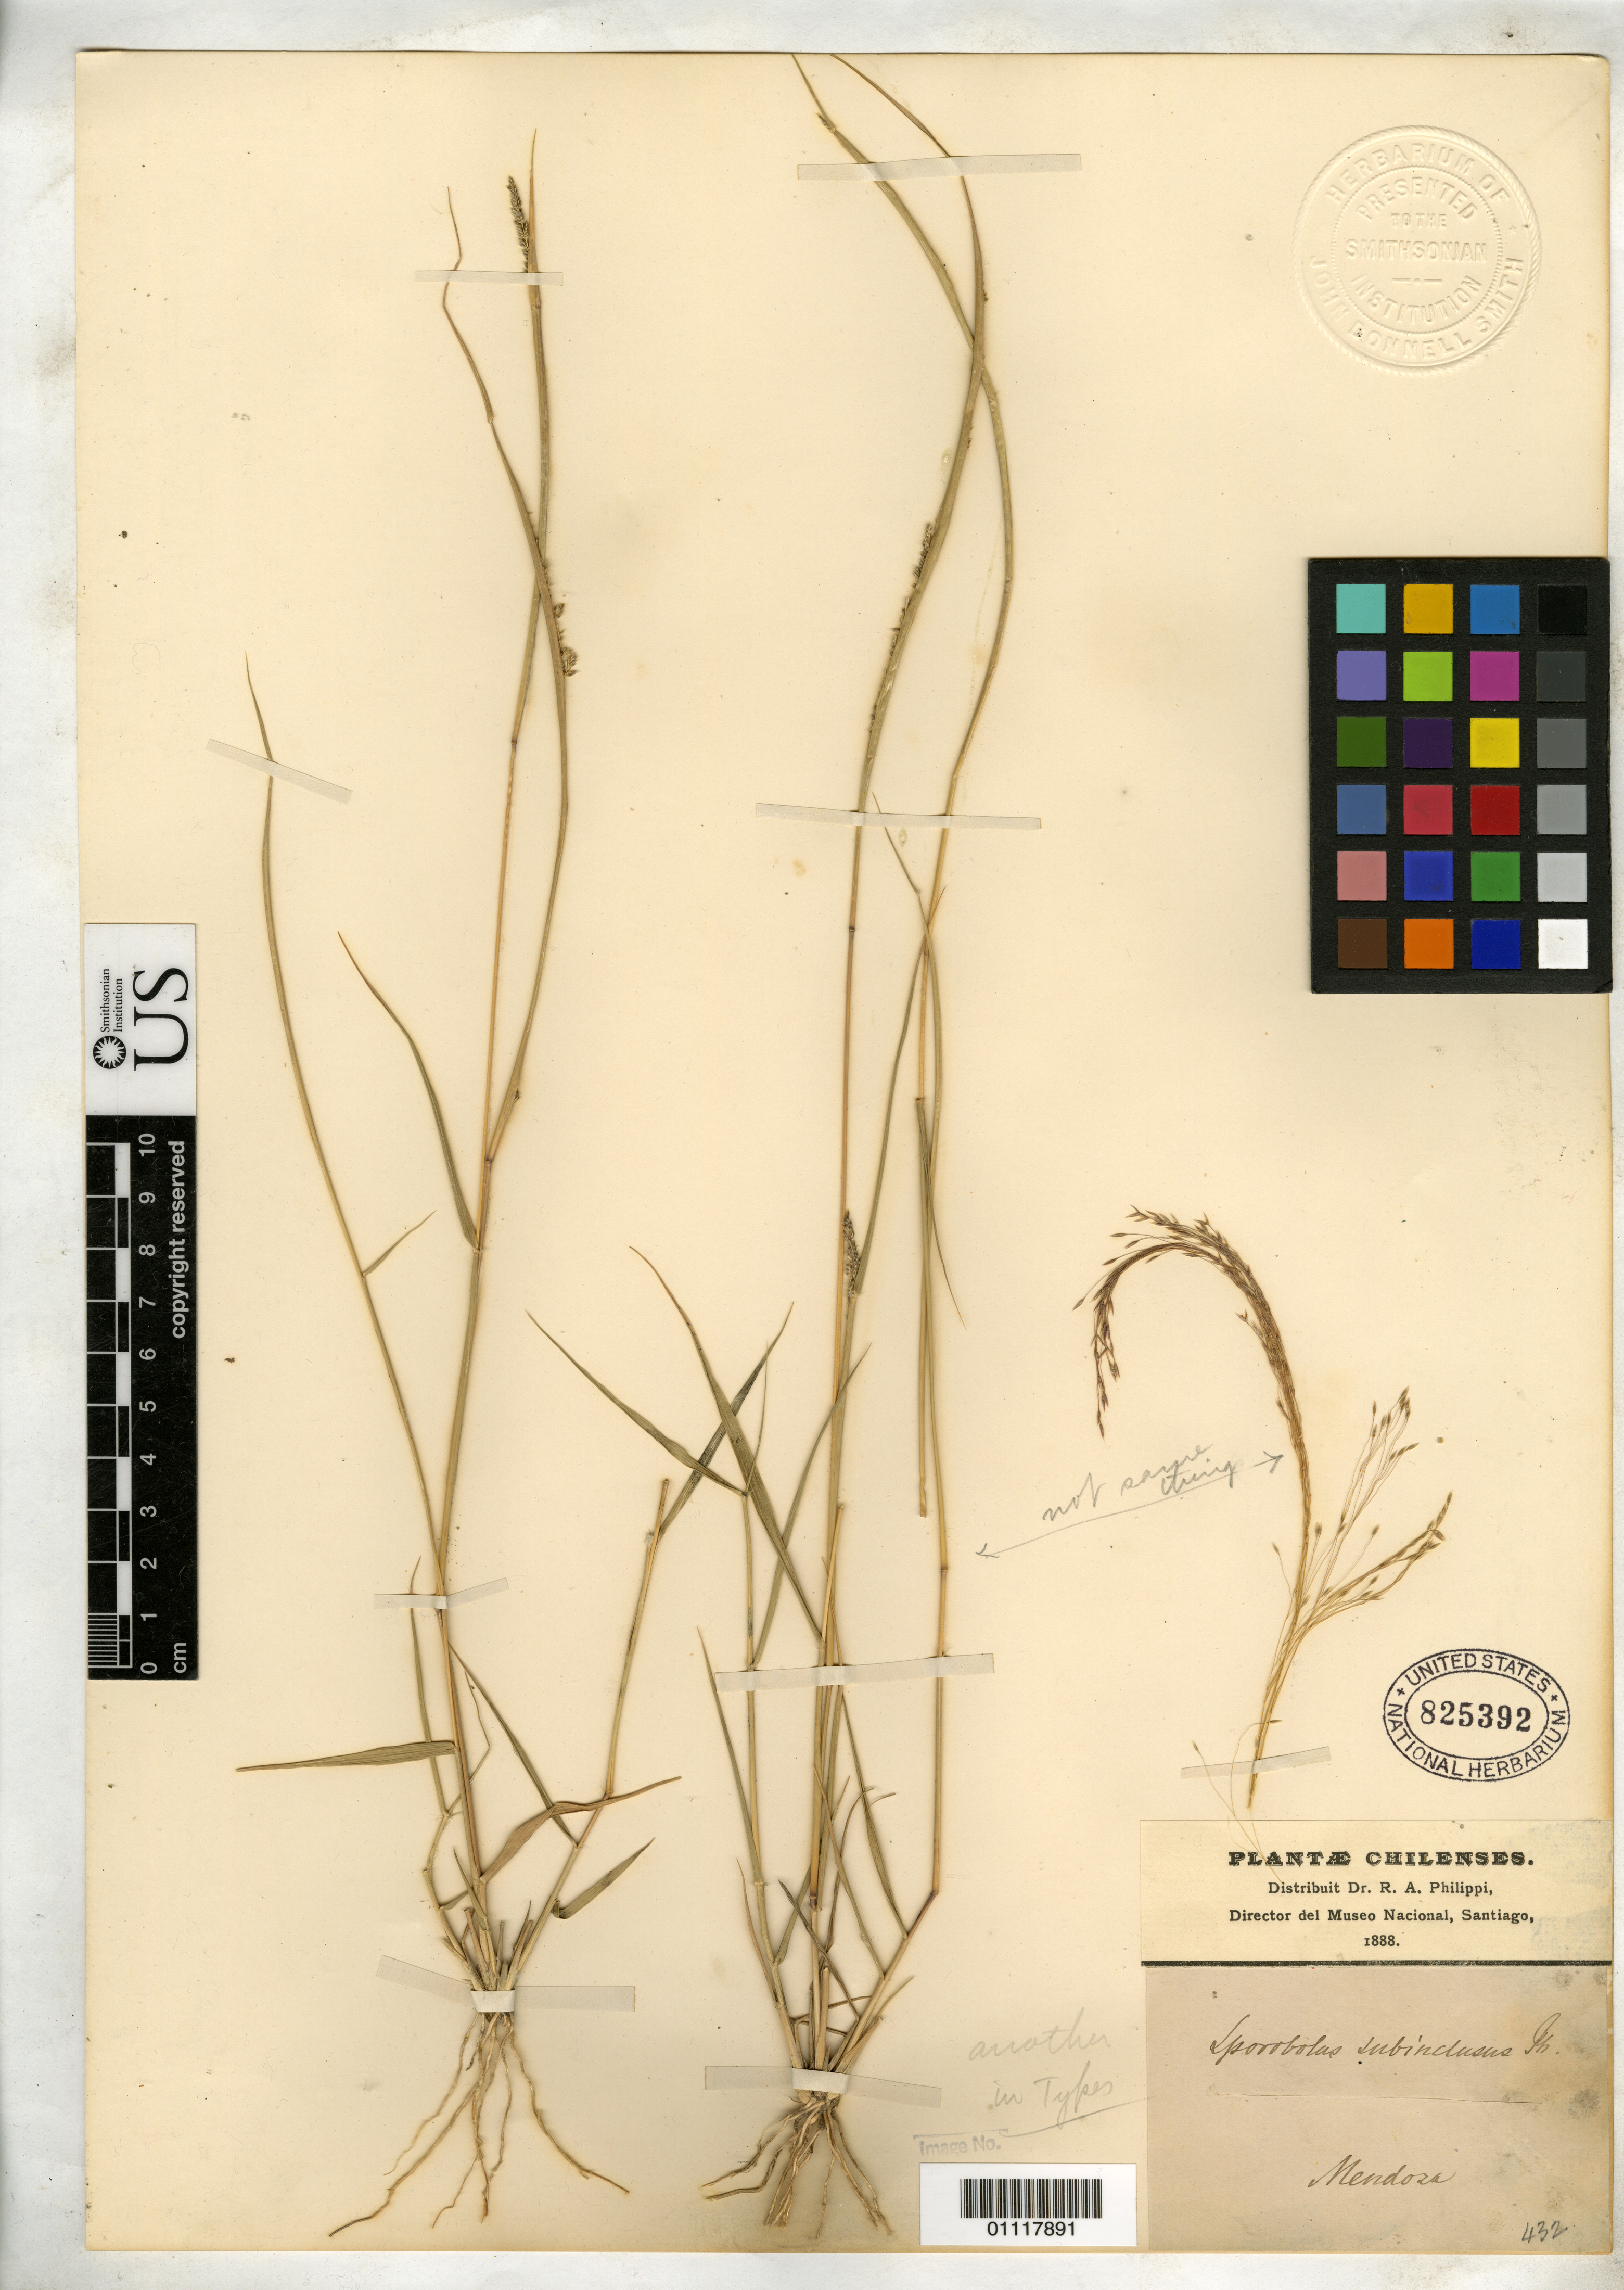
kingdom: Plantae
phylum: Tracheophyta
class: Liliopsida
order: Poales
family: Poaceae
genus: Sporobolus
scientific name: Sporobolus subinclusus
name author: Phil.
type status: Possible Type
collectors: -. Mendoza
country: Chile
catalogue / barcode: US 825392